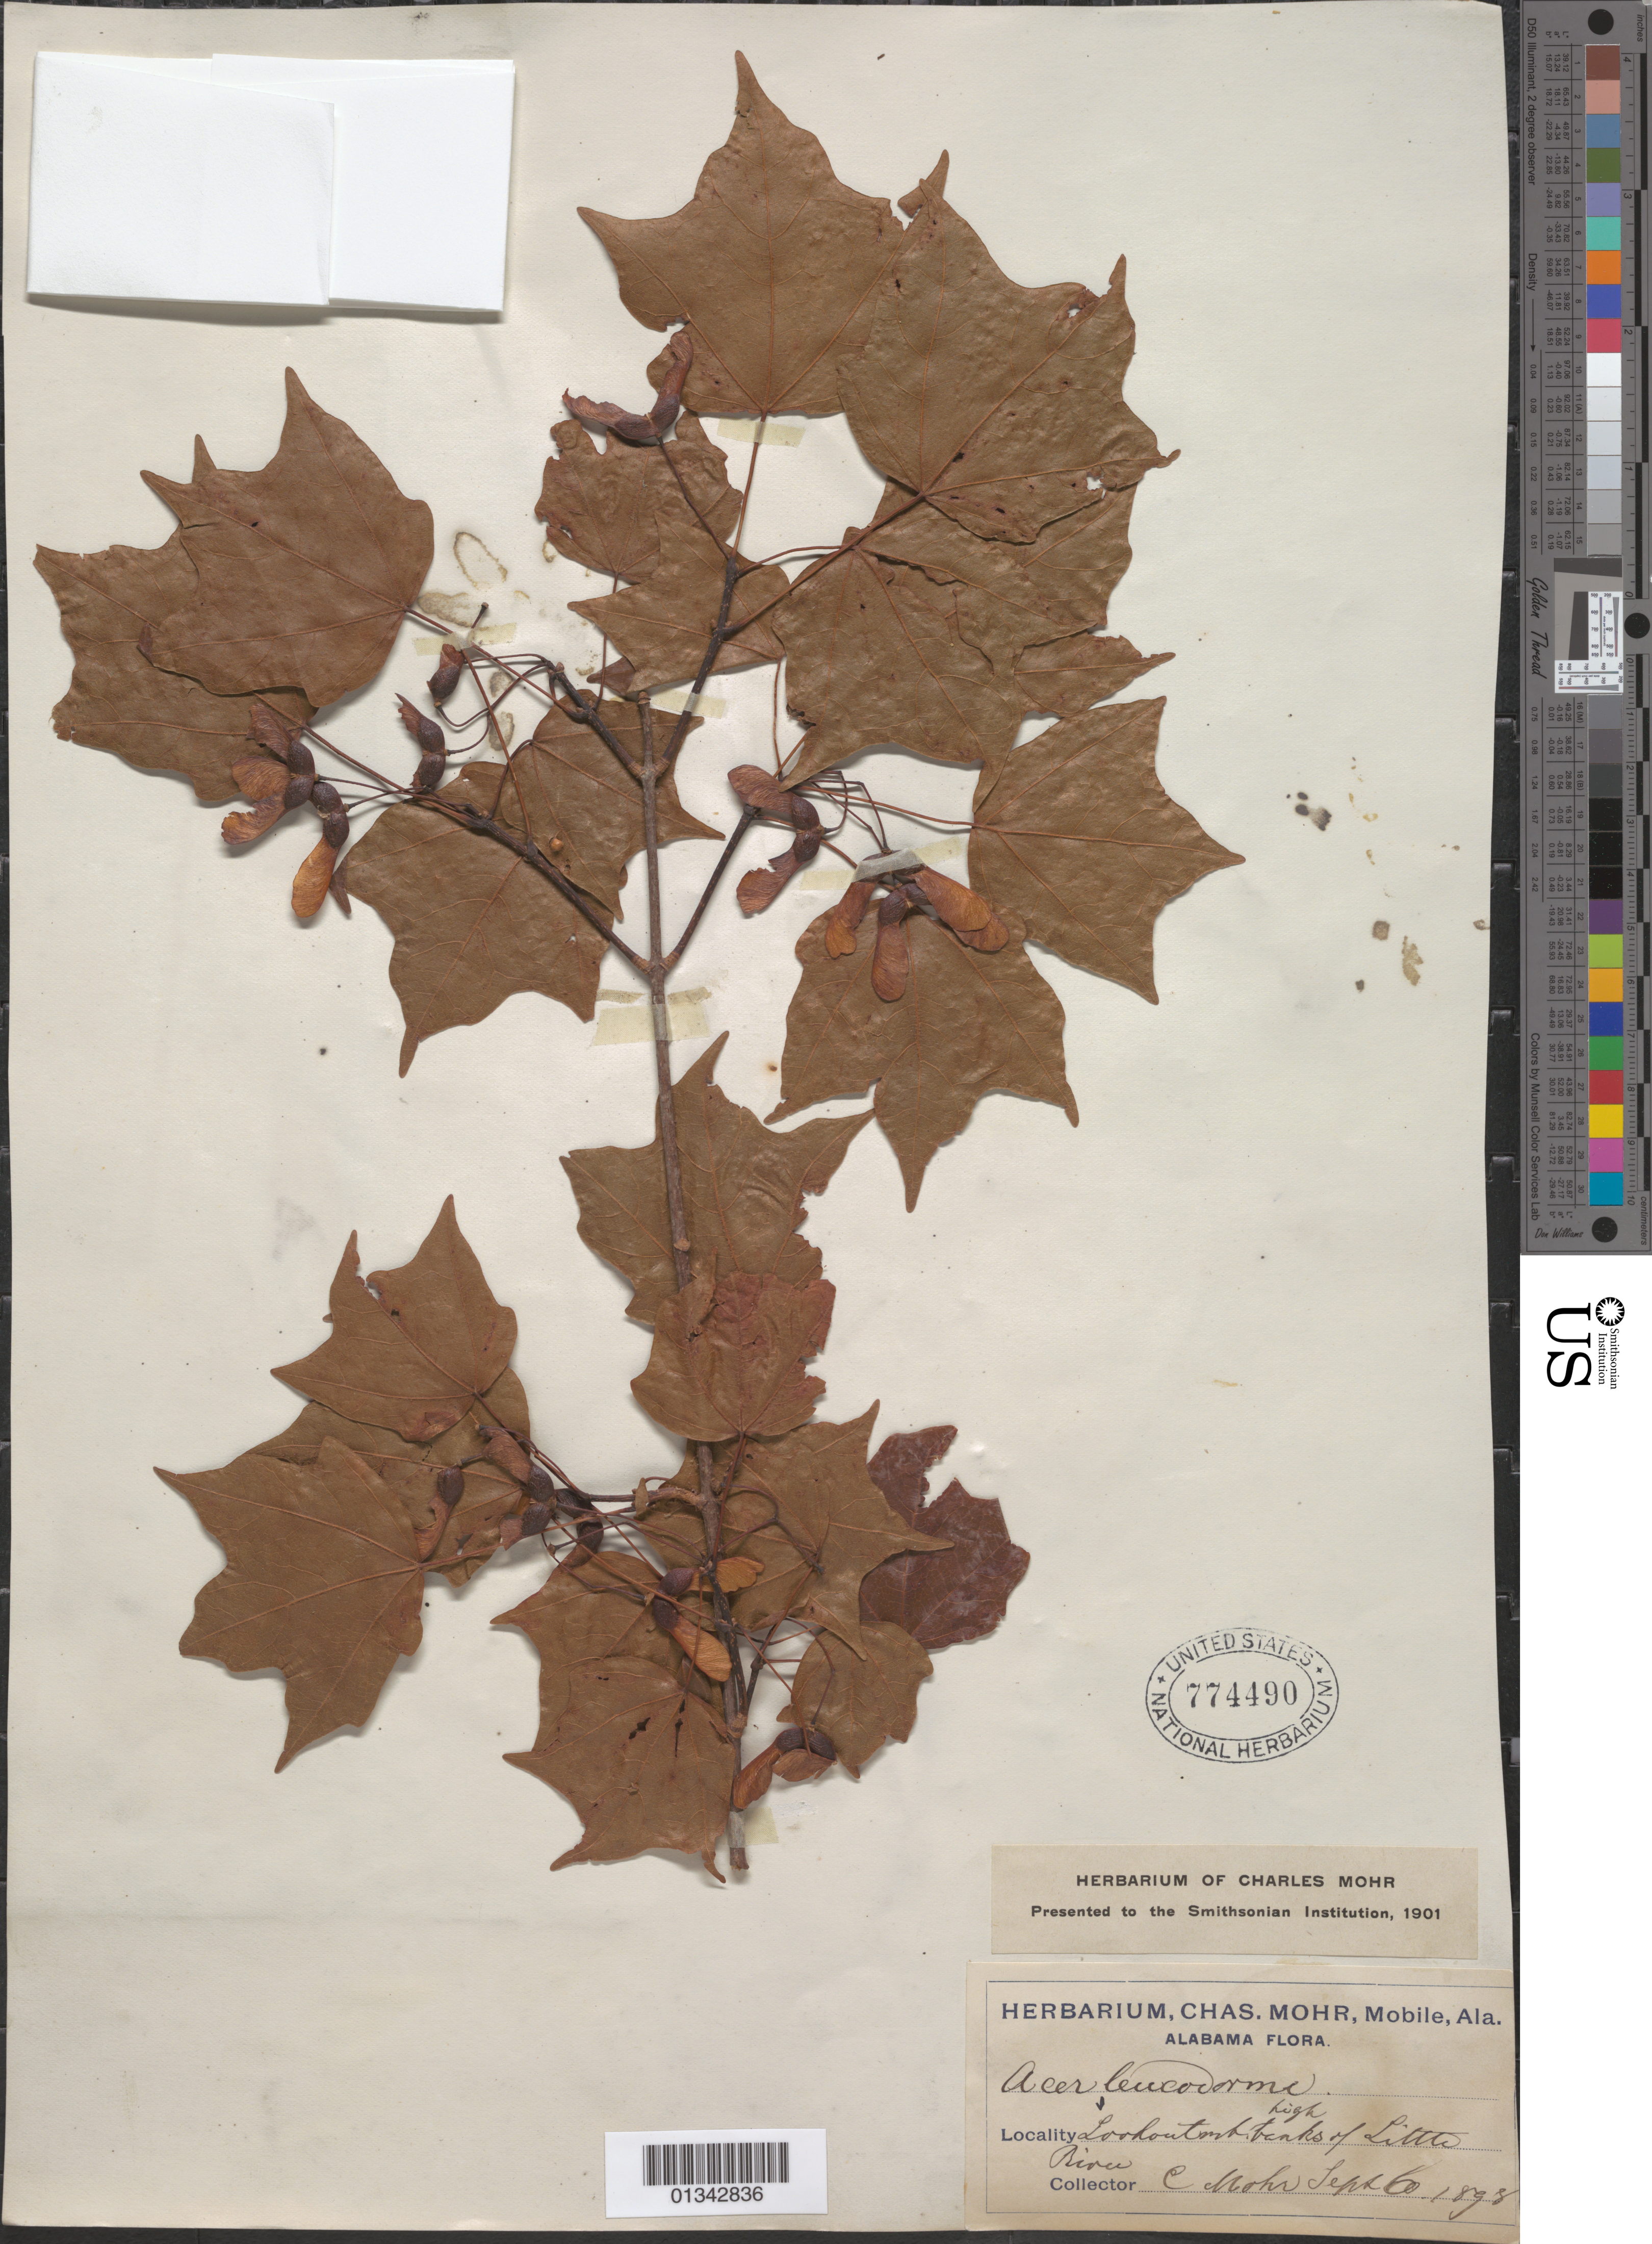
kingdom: Plantae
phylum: Tracheophyta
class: Magnoliopsida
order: Sapindales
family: Sapindaceae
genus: Acer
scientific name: Acer saccharum subsp. leucoderme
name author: (Small) Desmarais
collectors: C. T. Mohr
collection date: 1898-09-06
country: United States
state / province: Alabama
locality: Lookout Mt., high banks of Little River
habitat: High banks of river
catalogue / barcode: US 774490